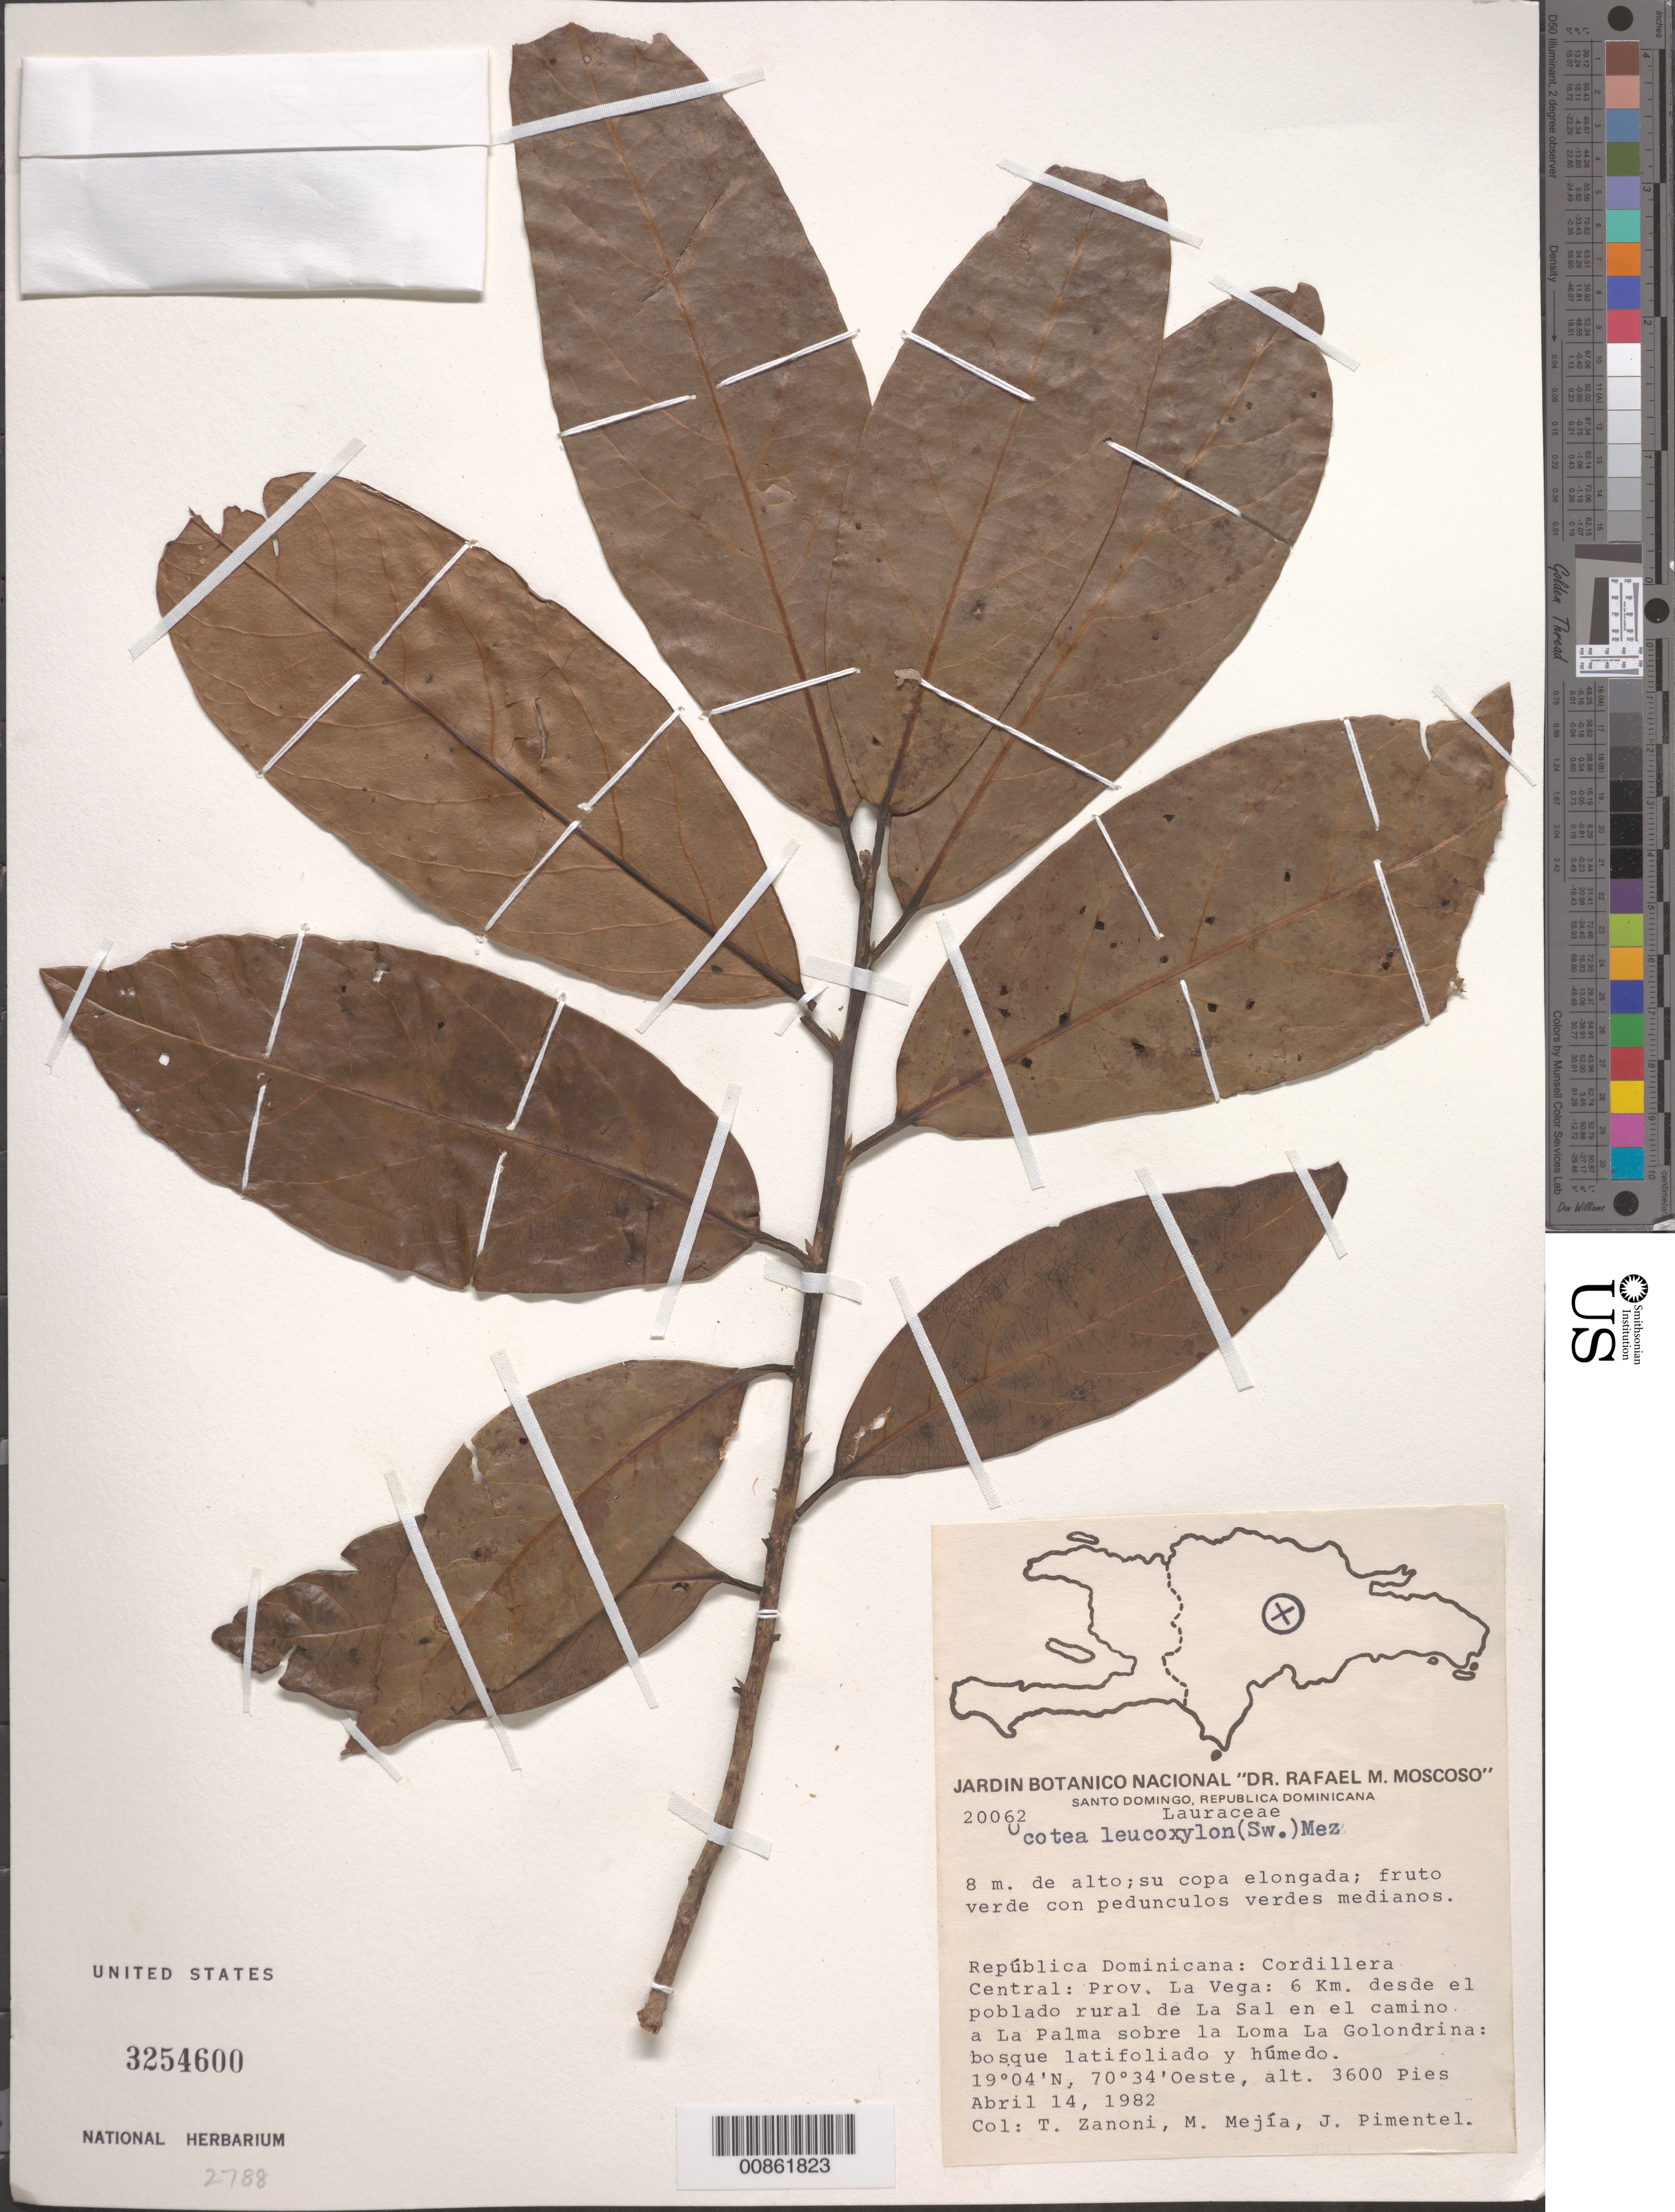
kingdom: Plantae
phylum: Tracheophyta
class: Magnoliopsida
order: Laurales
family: Lauraceae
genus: Ocotea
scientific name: Ocotea leucoxylon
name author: (Sw.) Laness.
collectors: T. A. Zanoni, M. Mejia & J. Pimentel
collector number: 20062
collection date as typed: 14 Apr 1982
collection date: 1982-04-14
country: Dominican Republic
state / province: La Vega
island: Hispaniola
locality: Cordillera Central: 6 km desde el poblado rural de La Sal en el camino a La Palma sobre la Loma La Golondrina.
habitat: Bosque latifoliado y húmedo.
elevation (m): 1097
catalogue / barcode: US 3254600